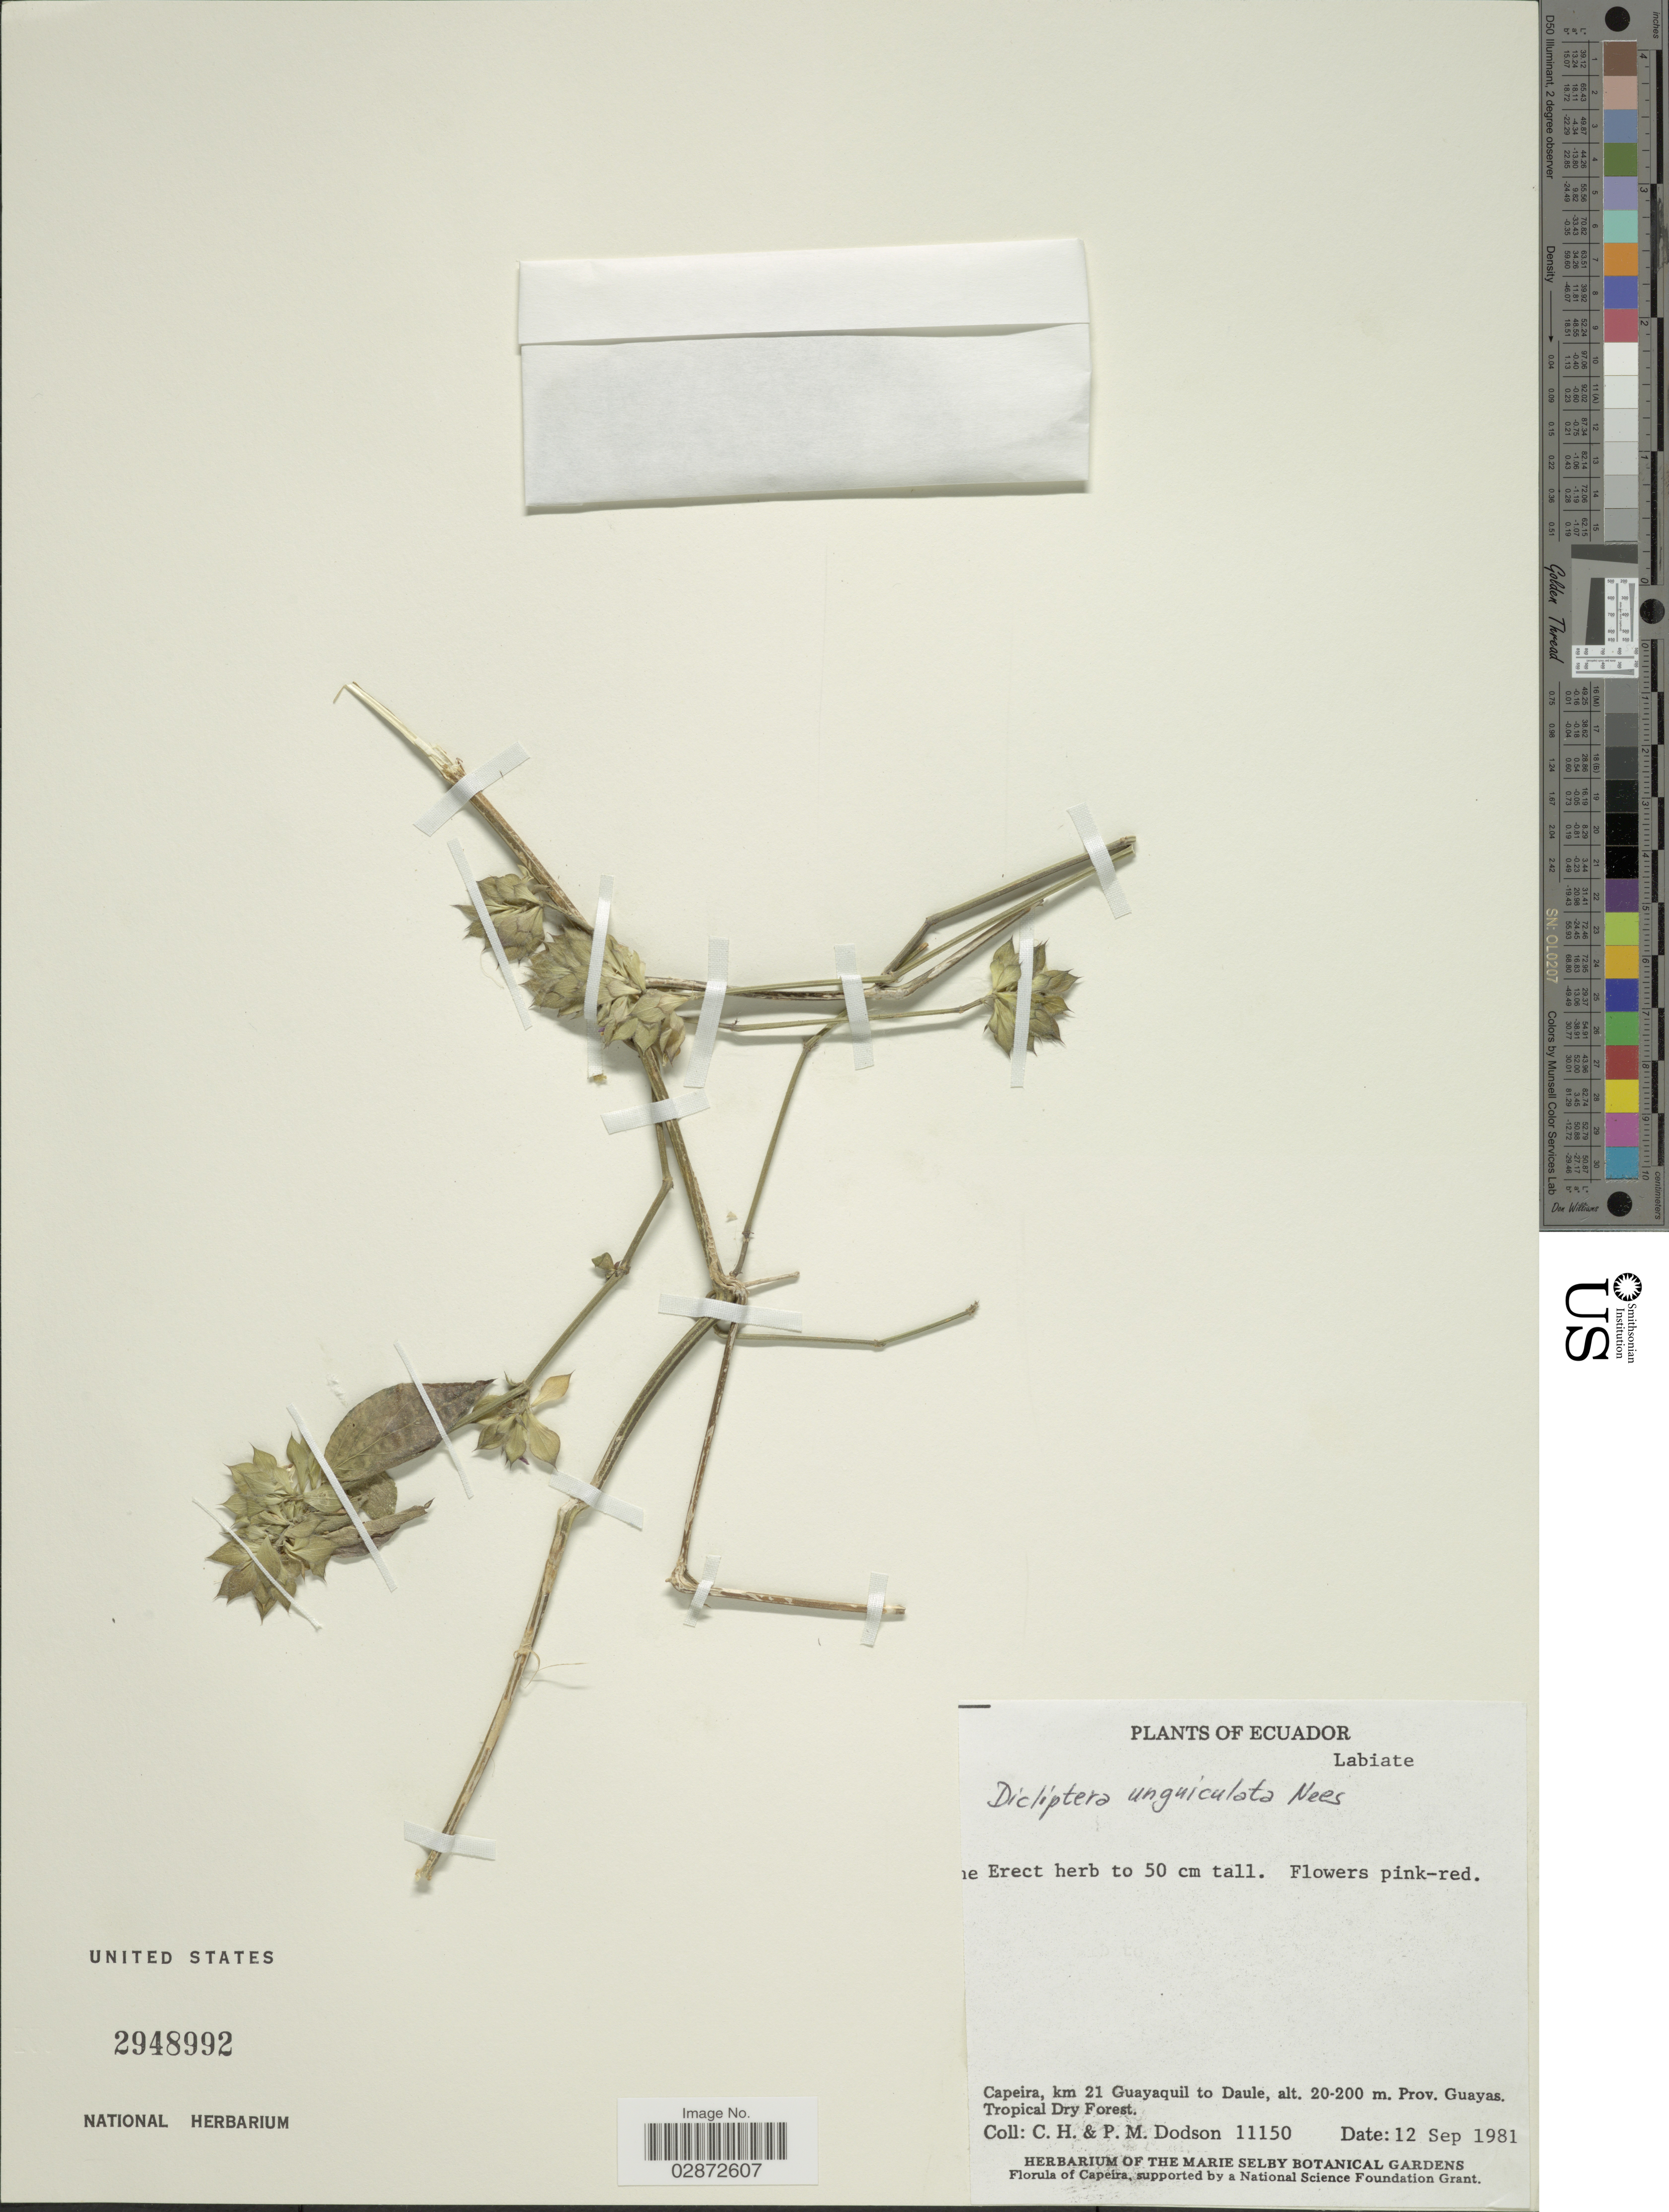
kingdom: Plantae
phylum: Tracheophyta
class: Magnoliopsida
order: Lamiales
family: Acanthaceae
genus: Dicliptera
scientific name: Dicliptera unguiculata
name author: Nees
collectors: C. H. Dodson & P. M. Dodson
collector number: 11150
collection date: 1981-09-12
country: Ecuador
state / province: Guayas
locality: Capeira, km 21 Guayaquil to Daule. Prov. Guayas.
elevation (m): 20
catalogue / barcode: US 2948992